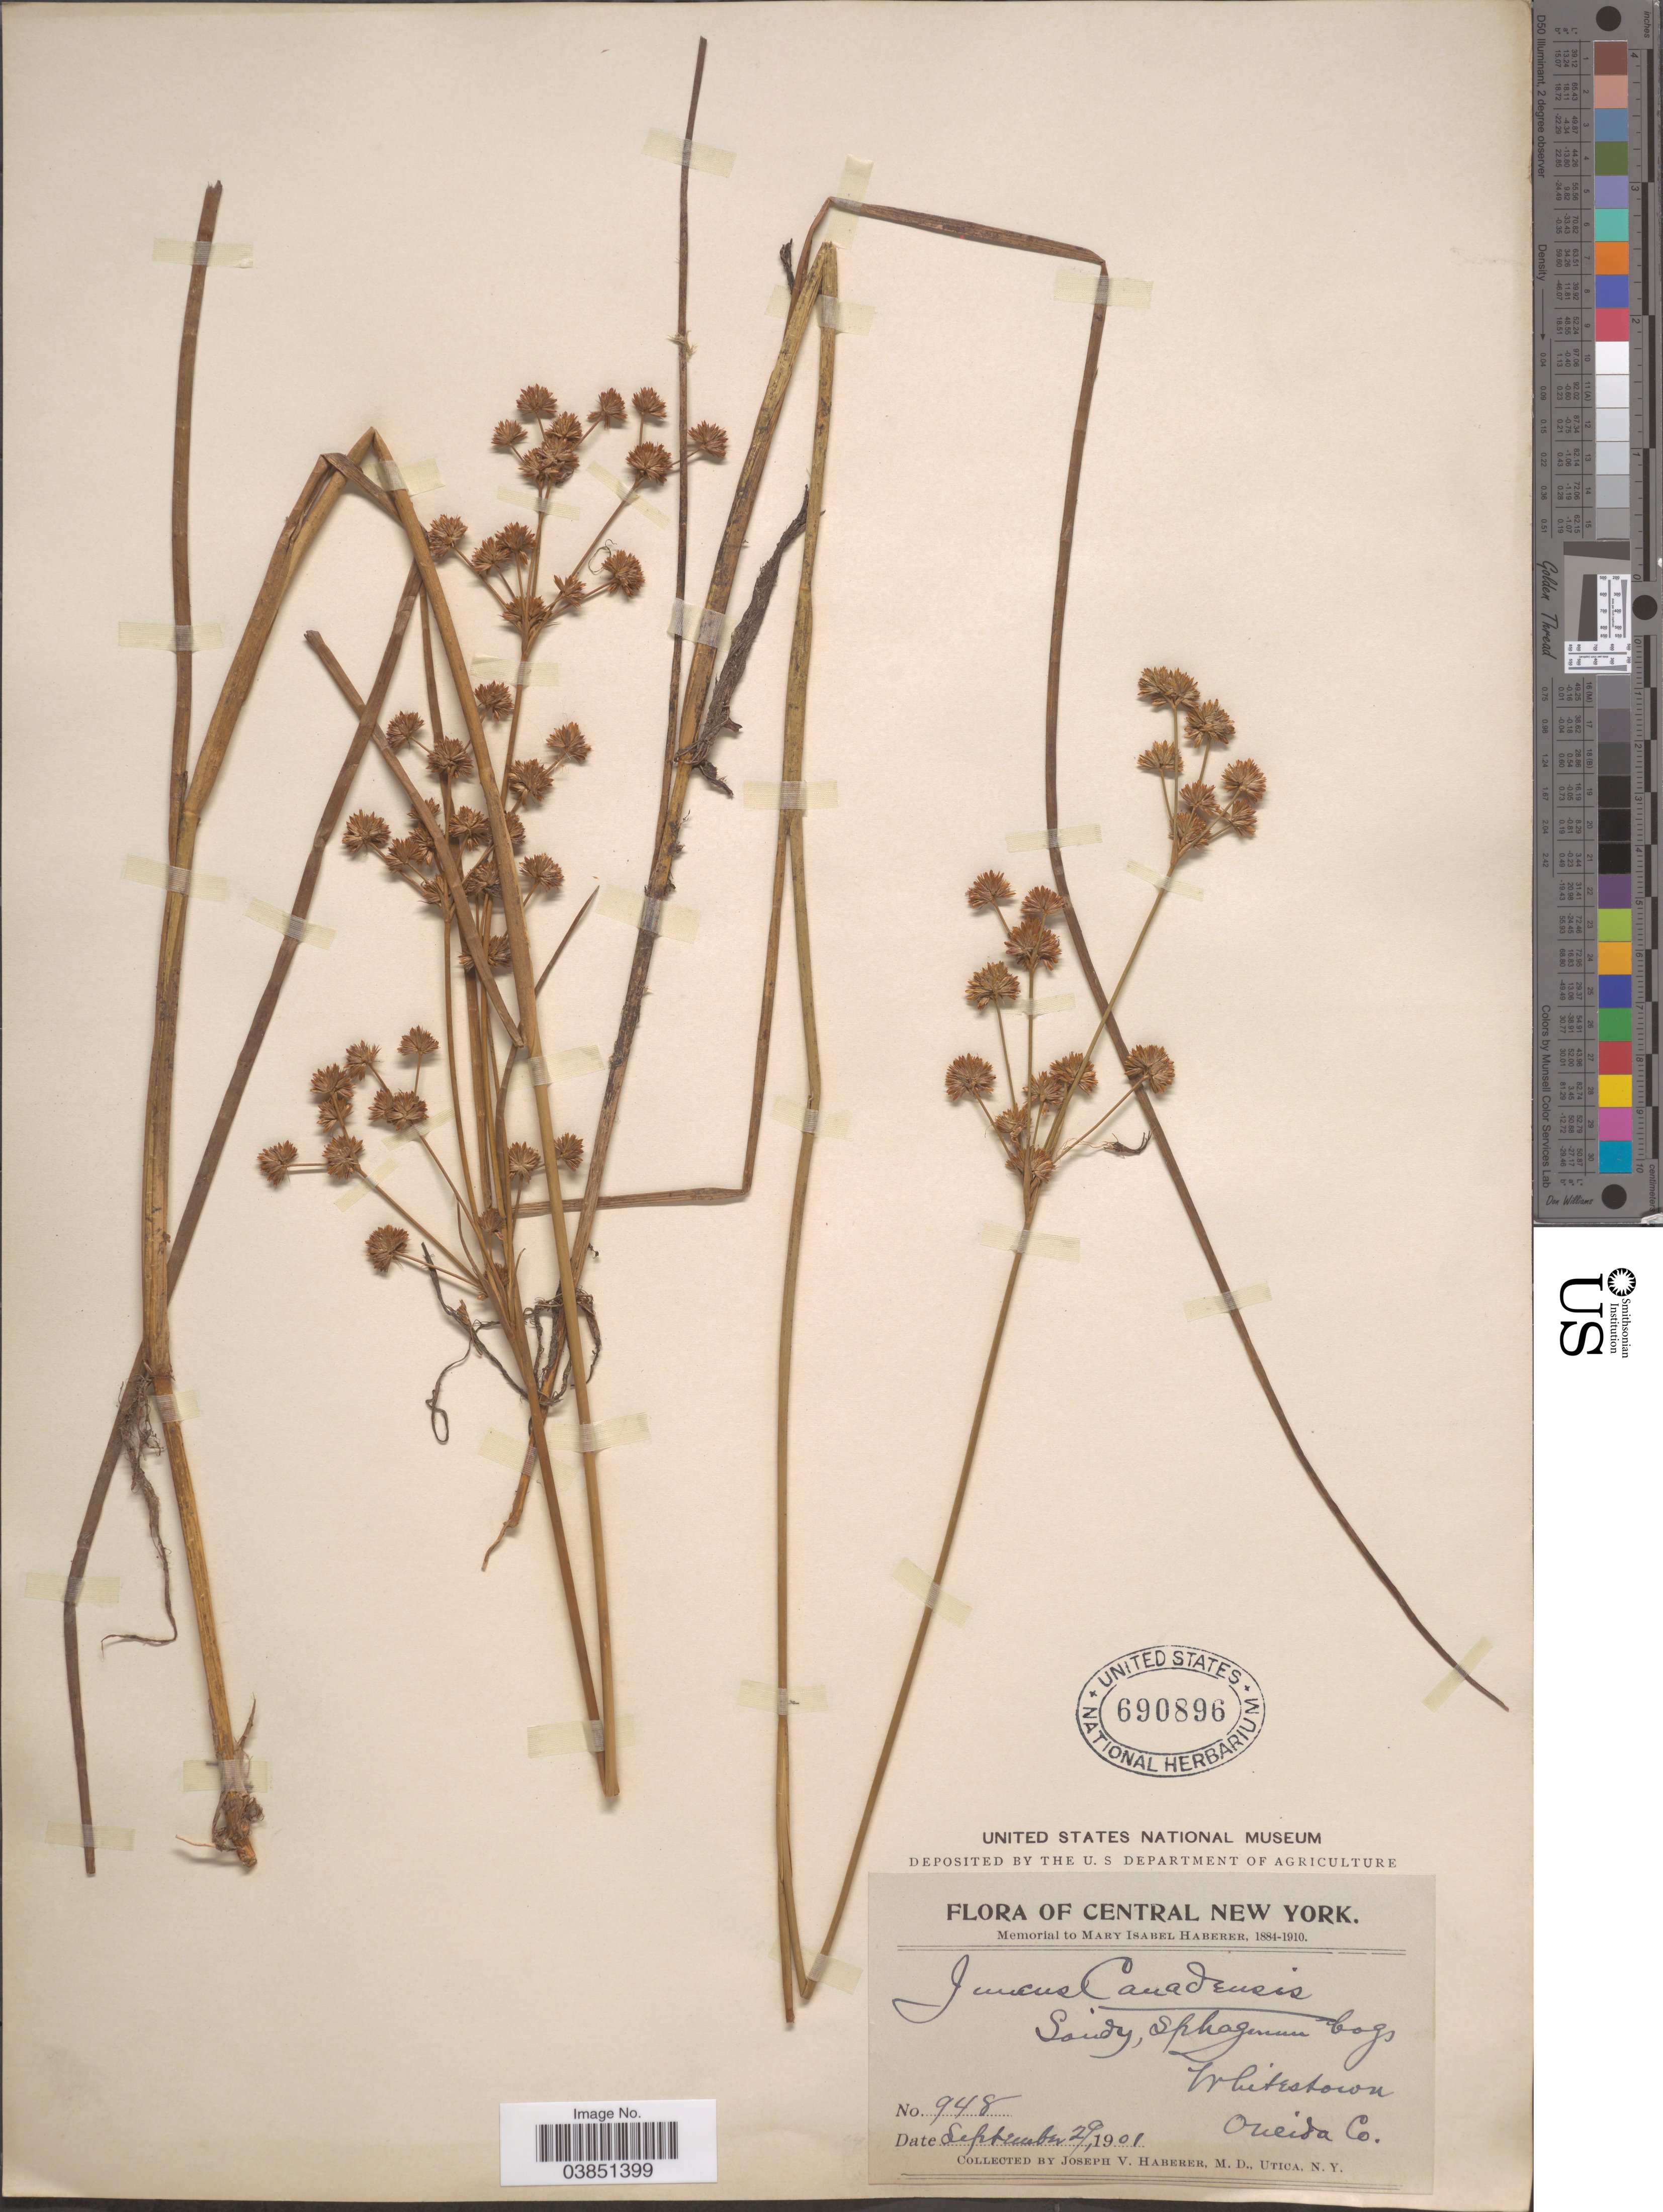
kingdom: Plantae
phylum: Tracheophyta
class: Liliopsida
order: Poales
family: Juncaceae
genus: Juncus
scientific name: Juncus canadensis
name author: J. Gay ex Laharpe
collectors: J. V. Haberer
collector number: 948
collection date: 1901-09-29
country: United States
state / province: New York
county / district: Oneida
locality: Central New York. Whitestown, Oneida Co.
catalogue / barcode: US 690896